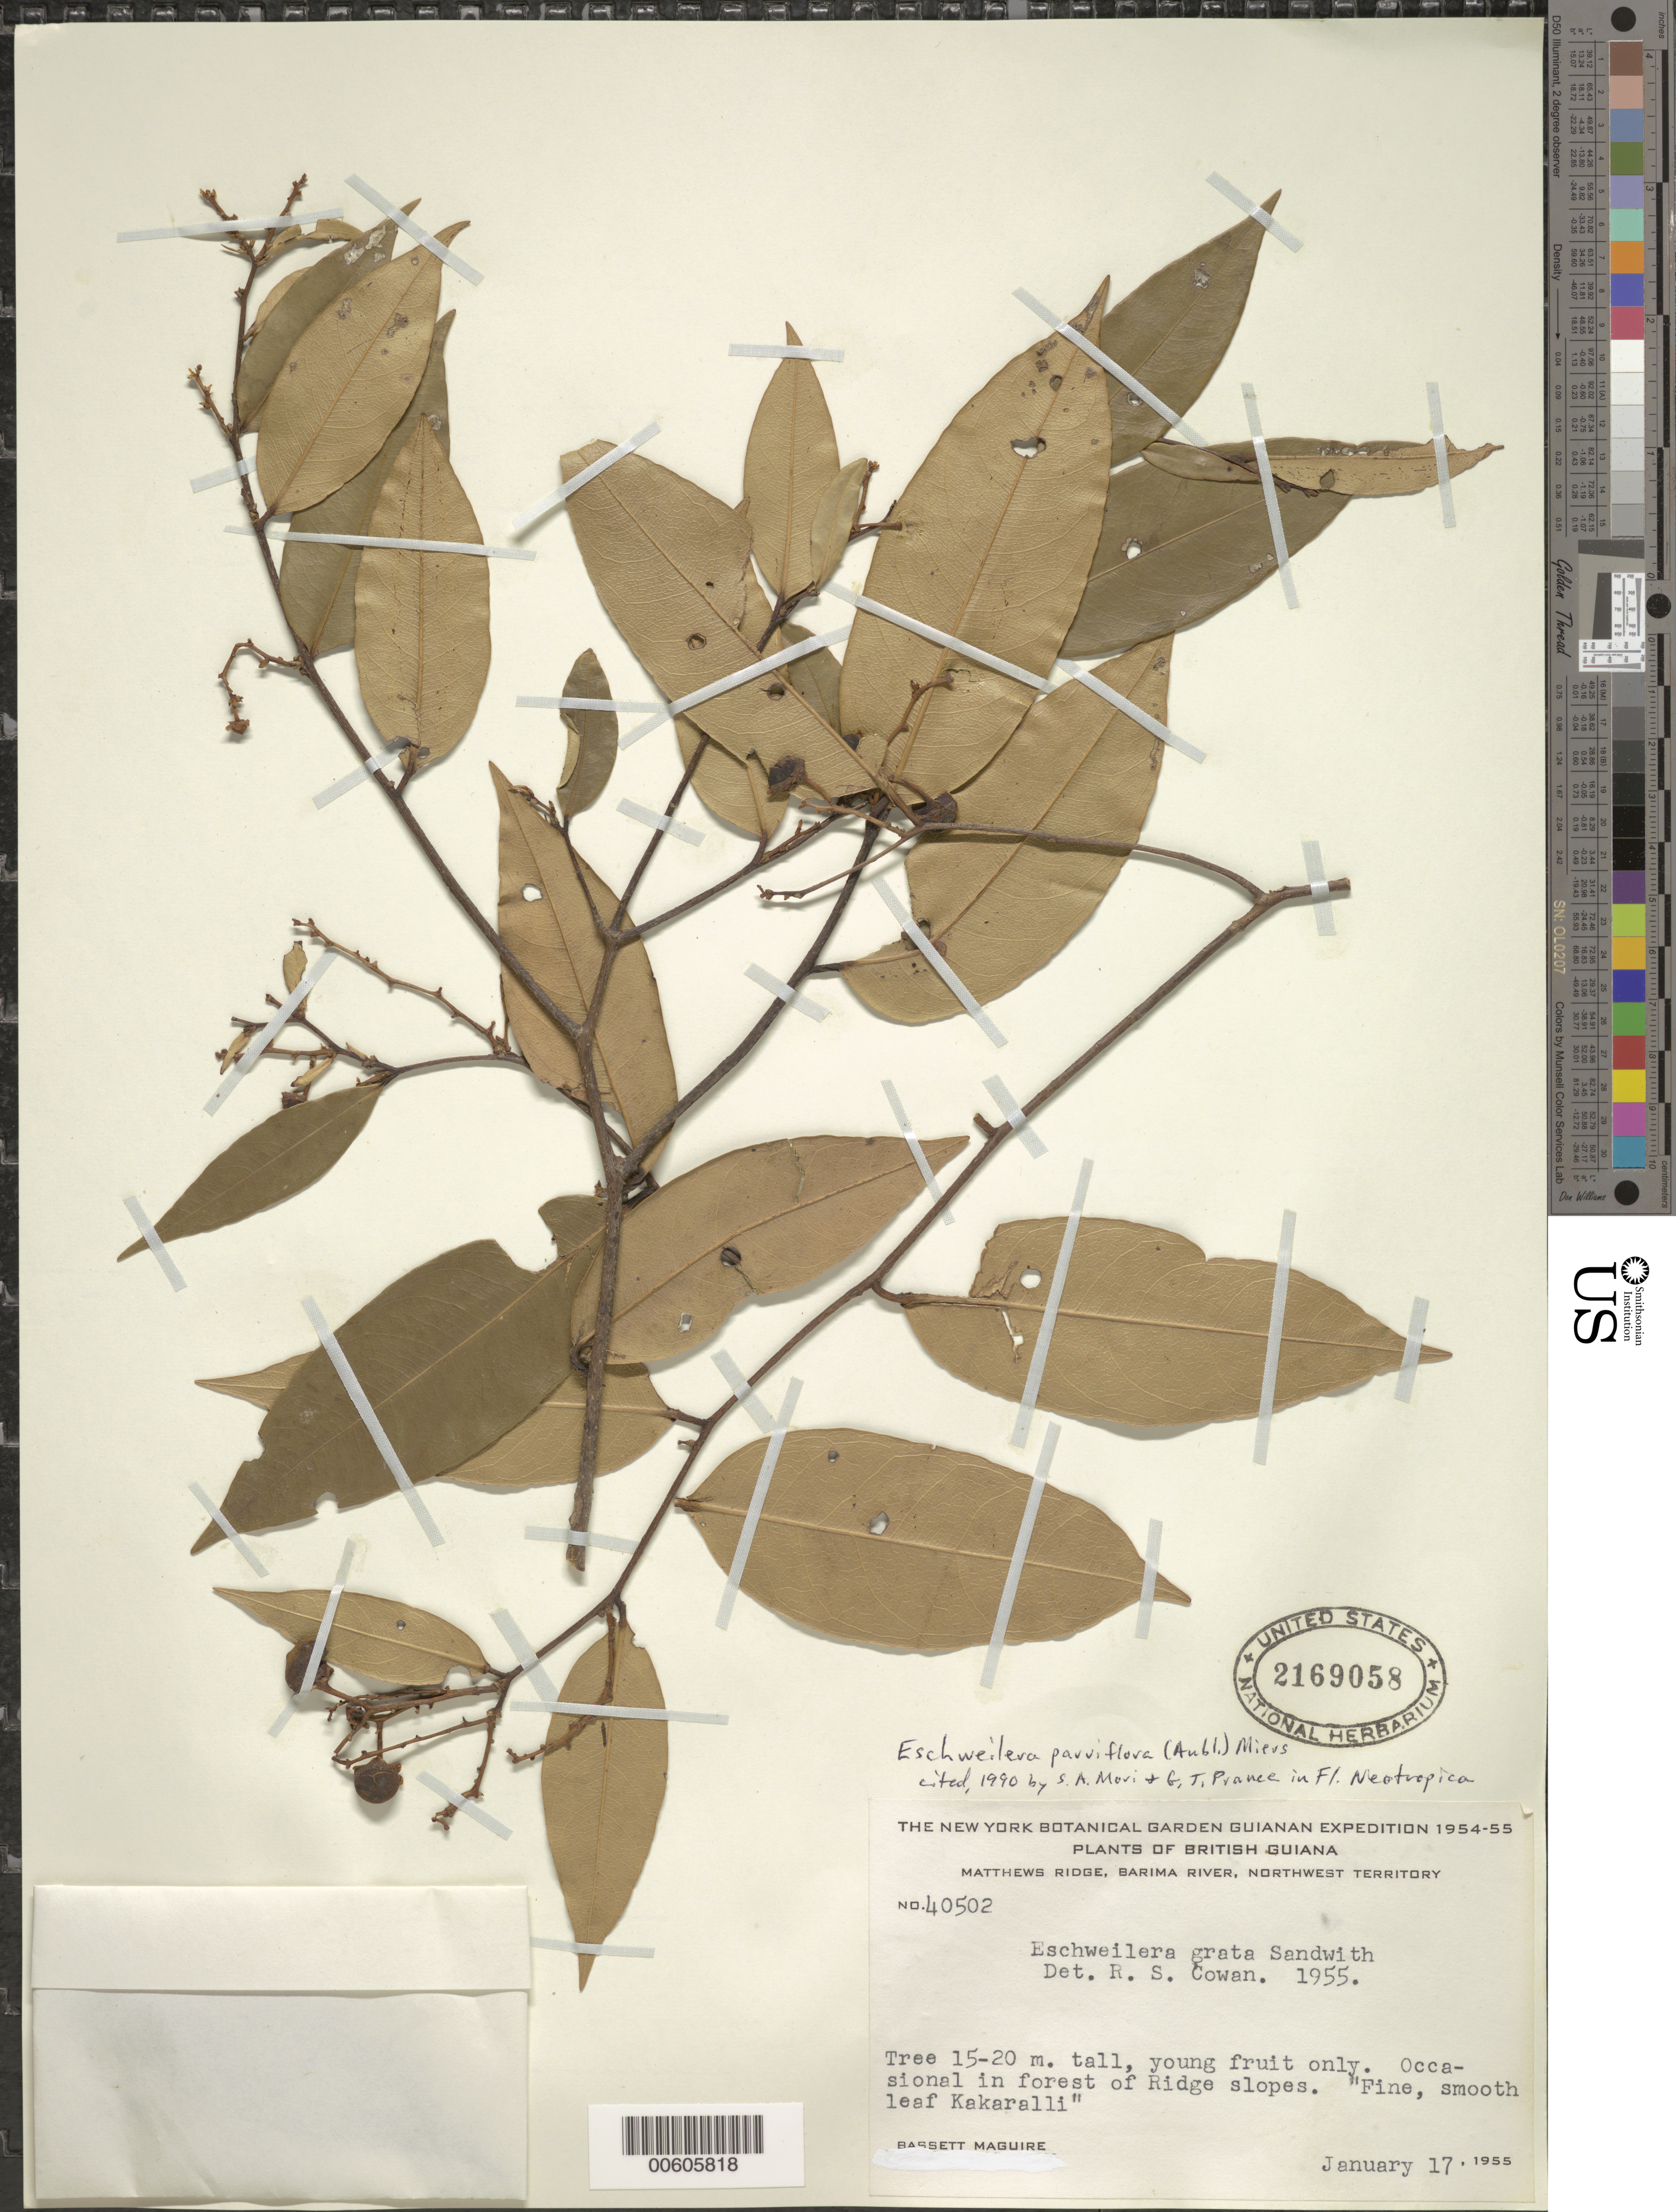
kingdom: Plantae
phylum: Tracheophyta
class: Magnoliopsida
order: Ericales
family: Lecythidaceae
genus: Eschweilera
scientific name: Eschweilera parviflora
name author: (Aubl.) Miers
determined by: Mori, Scott A.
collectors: B. Maguire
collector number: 40502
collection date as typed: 17-Jan-55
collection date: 1955-01-17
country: Guyana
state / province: Barima-Waini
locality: Barima R., Matthews Ridge, NW District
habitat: Forest of ridge slopes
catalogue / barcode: US 2169058